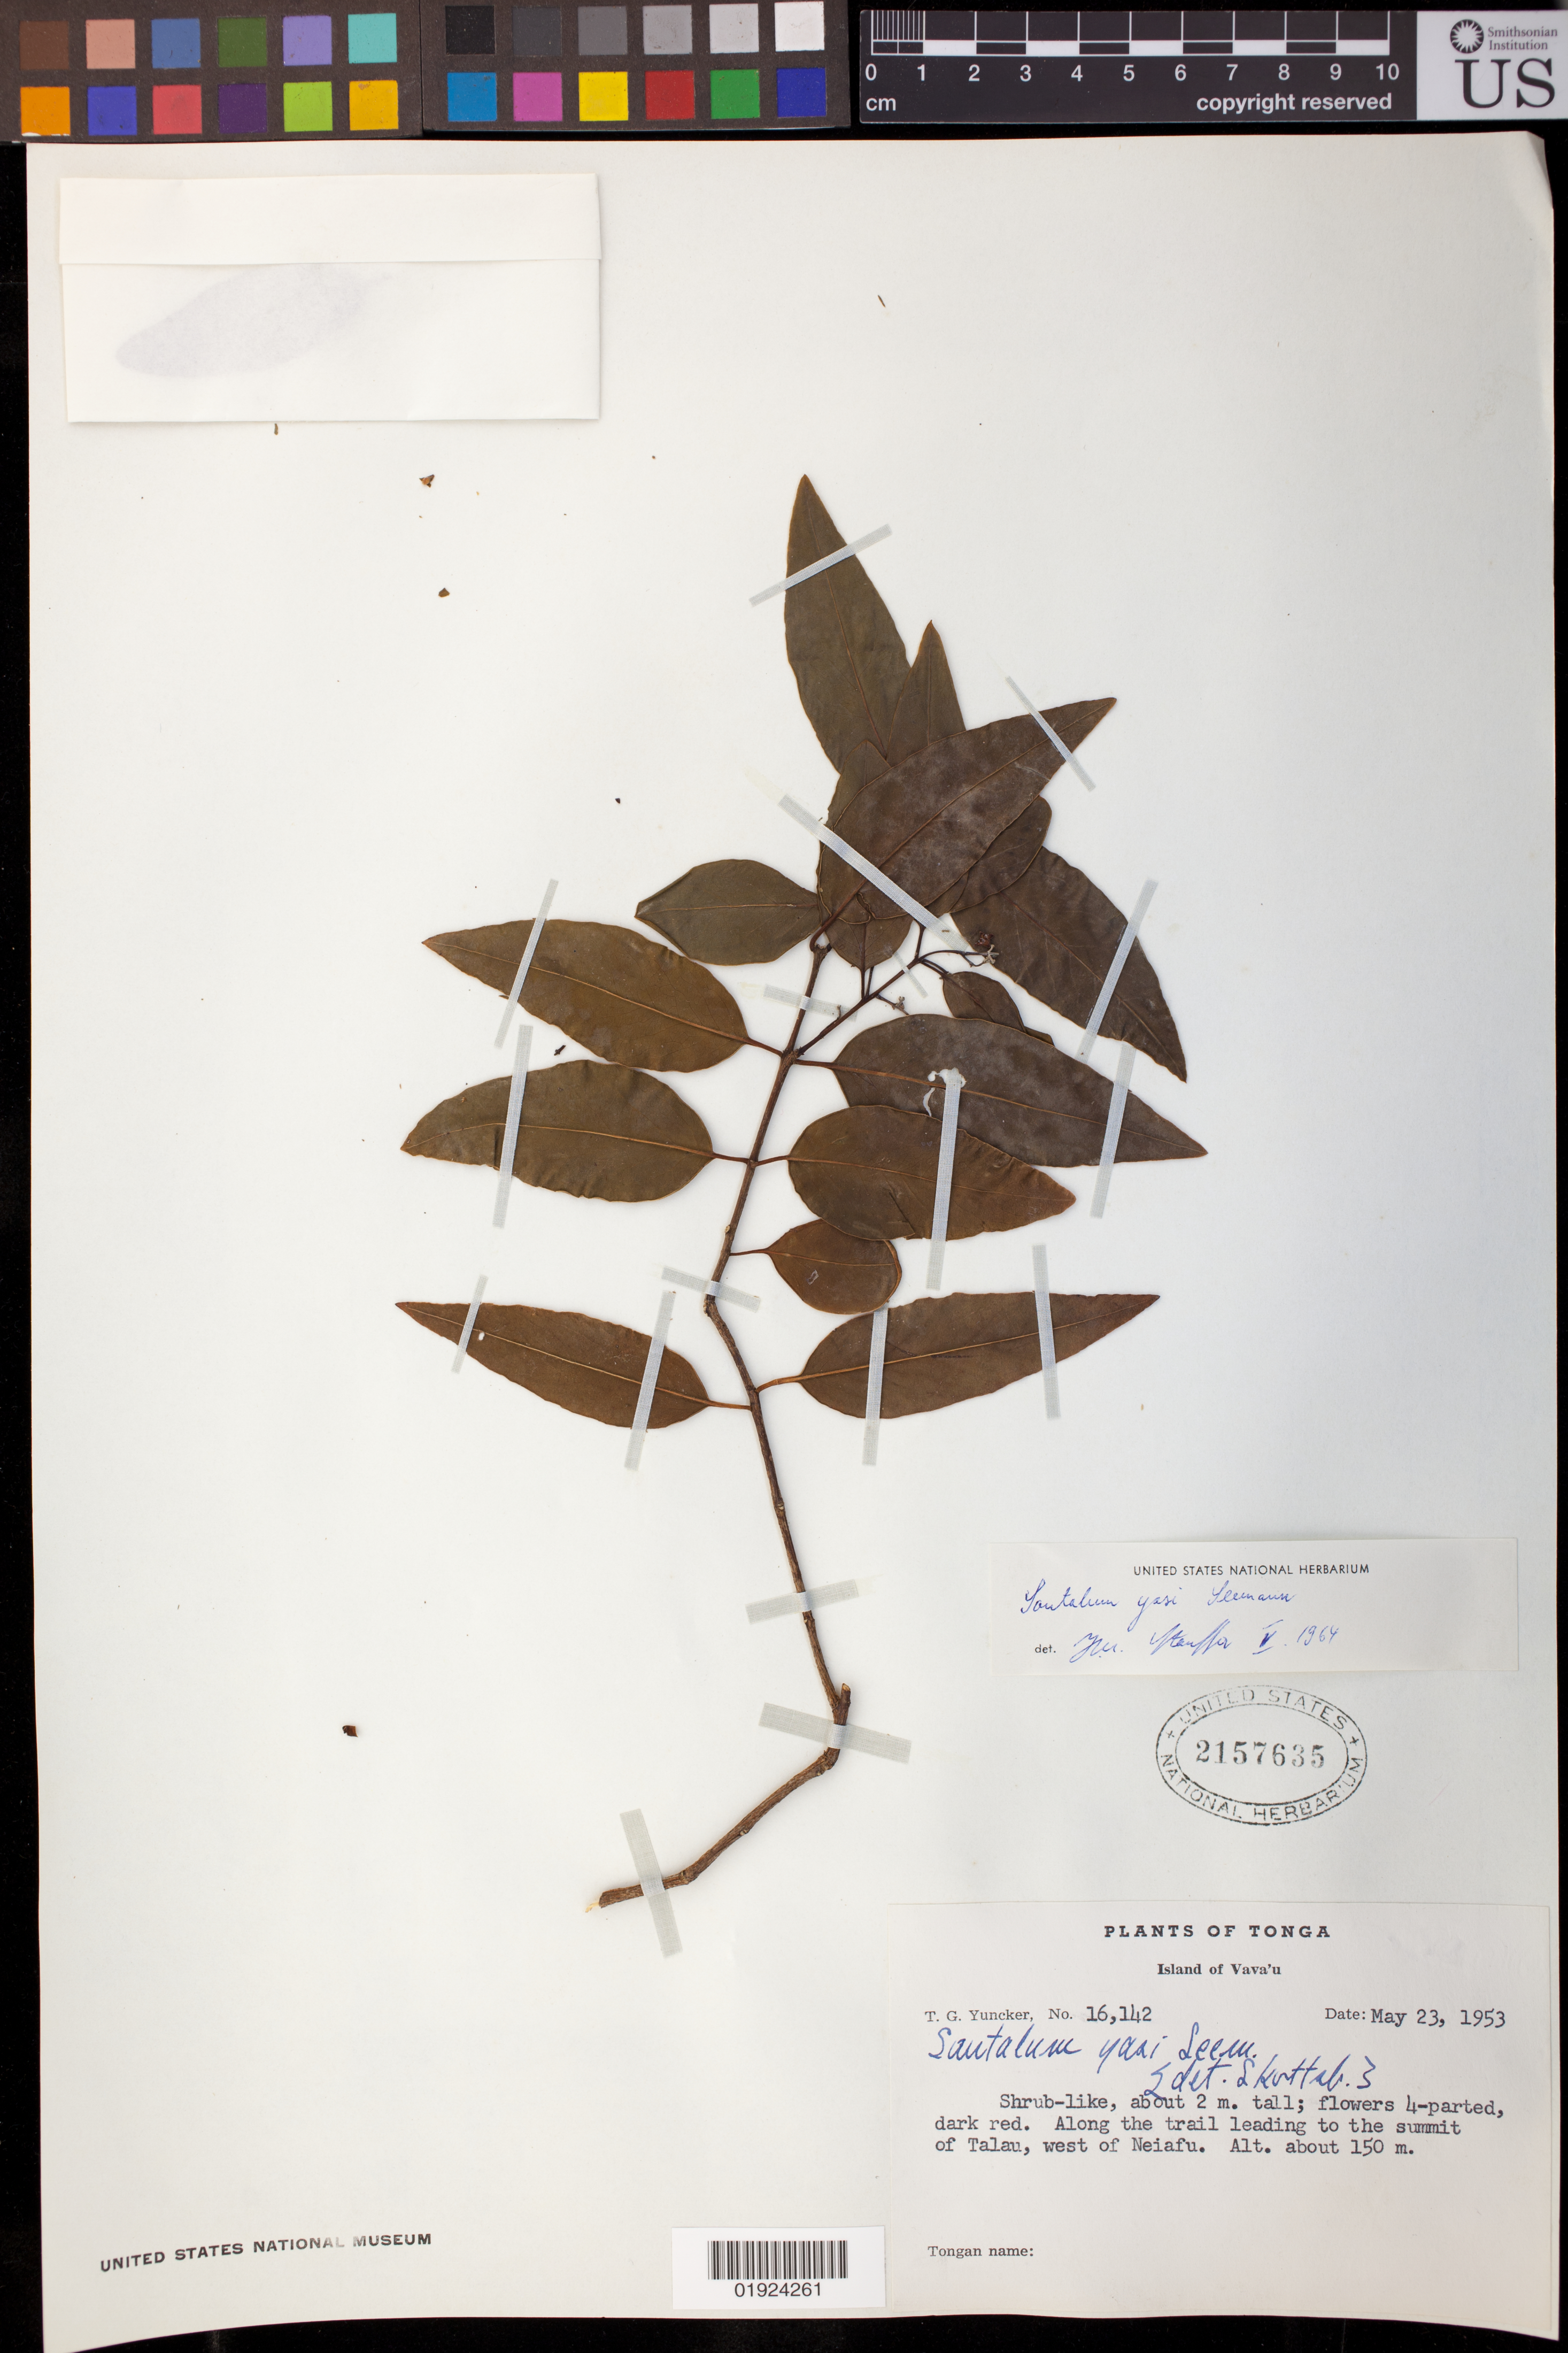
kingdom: Plantae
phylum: Tracheophyta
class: Magnoliopsida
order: Santalales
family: Santalaceae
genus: Santalum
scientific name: Santalum yasi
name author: Seem.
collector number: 16142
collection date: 1953-05-23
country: Tonga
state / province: Vava'u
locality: Vava'u Island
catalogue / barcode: US 2157635